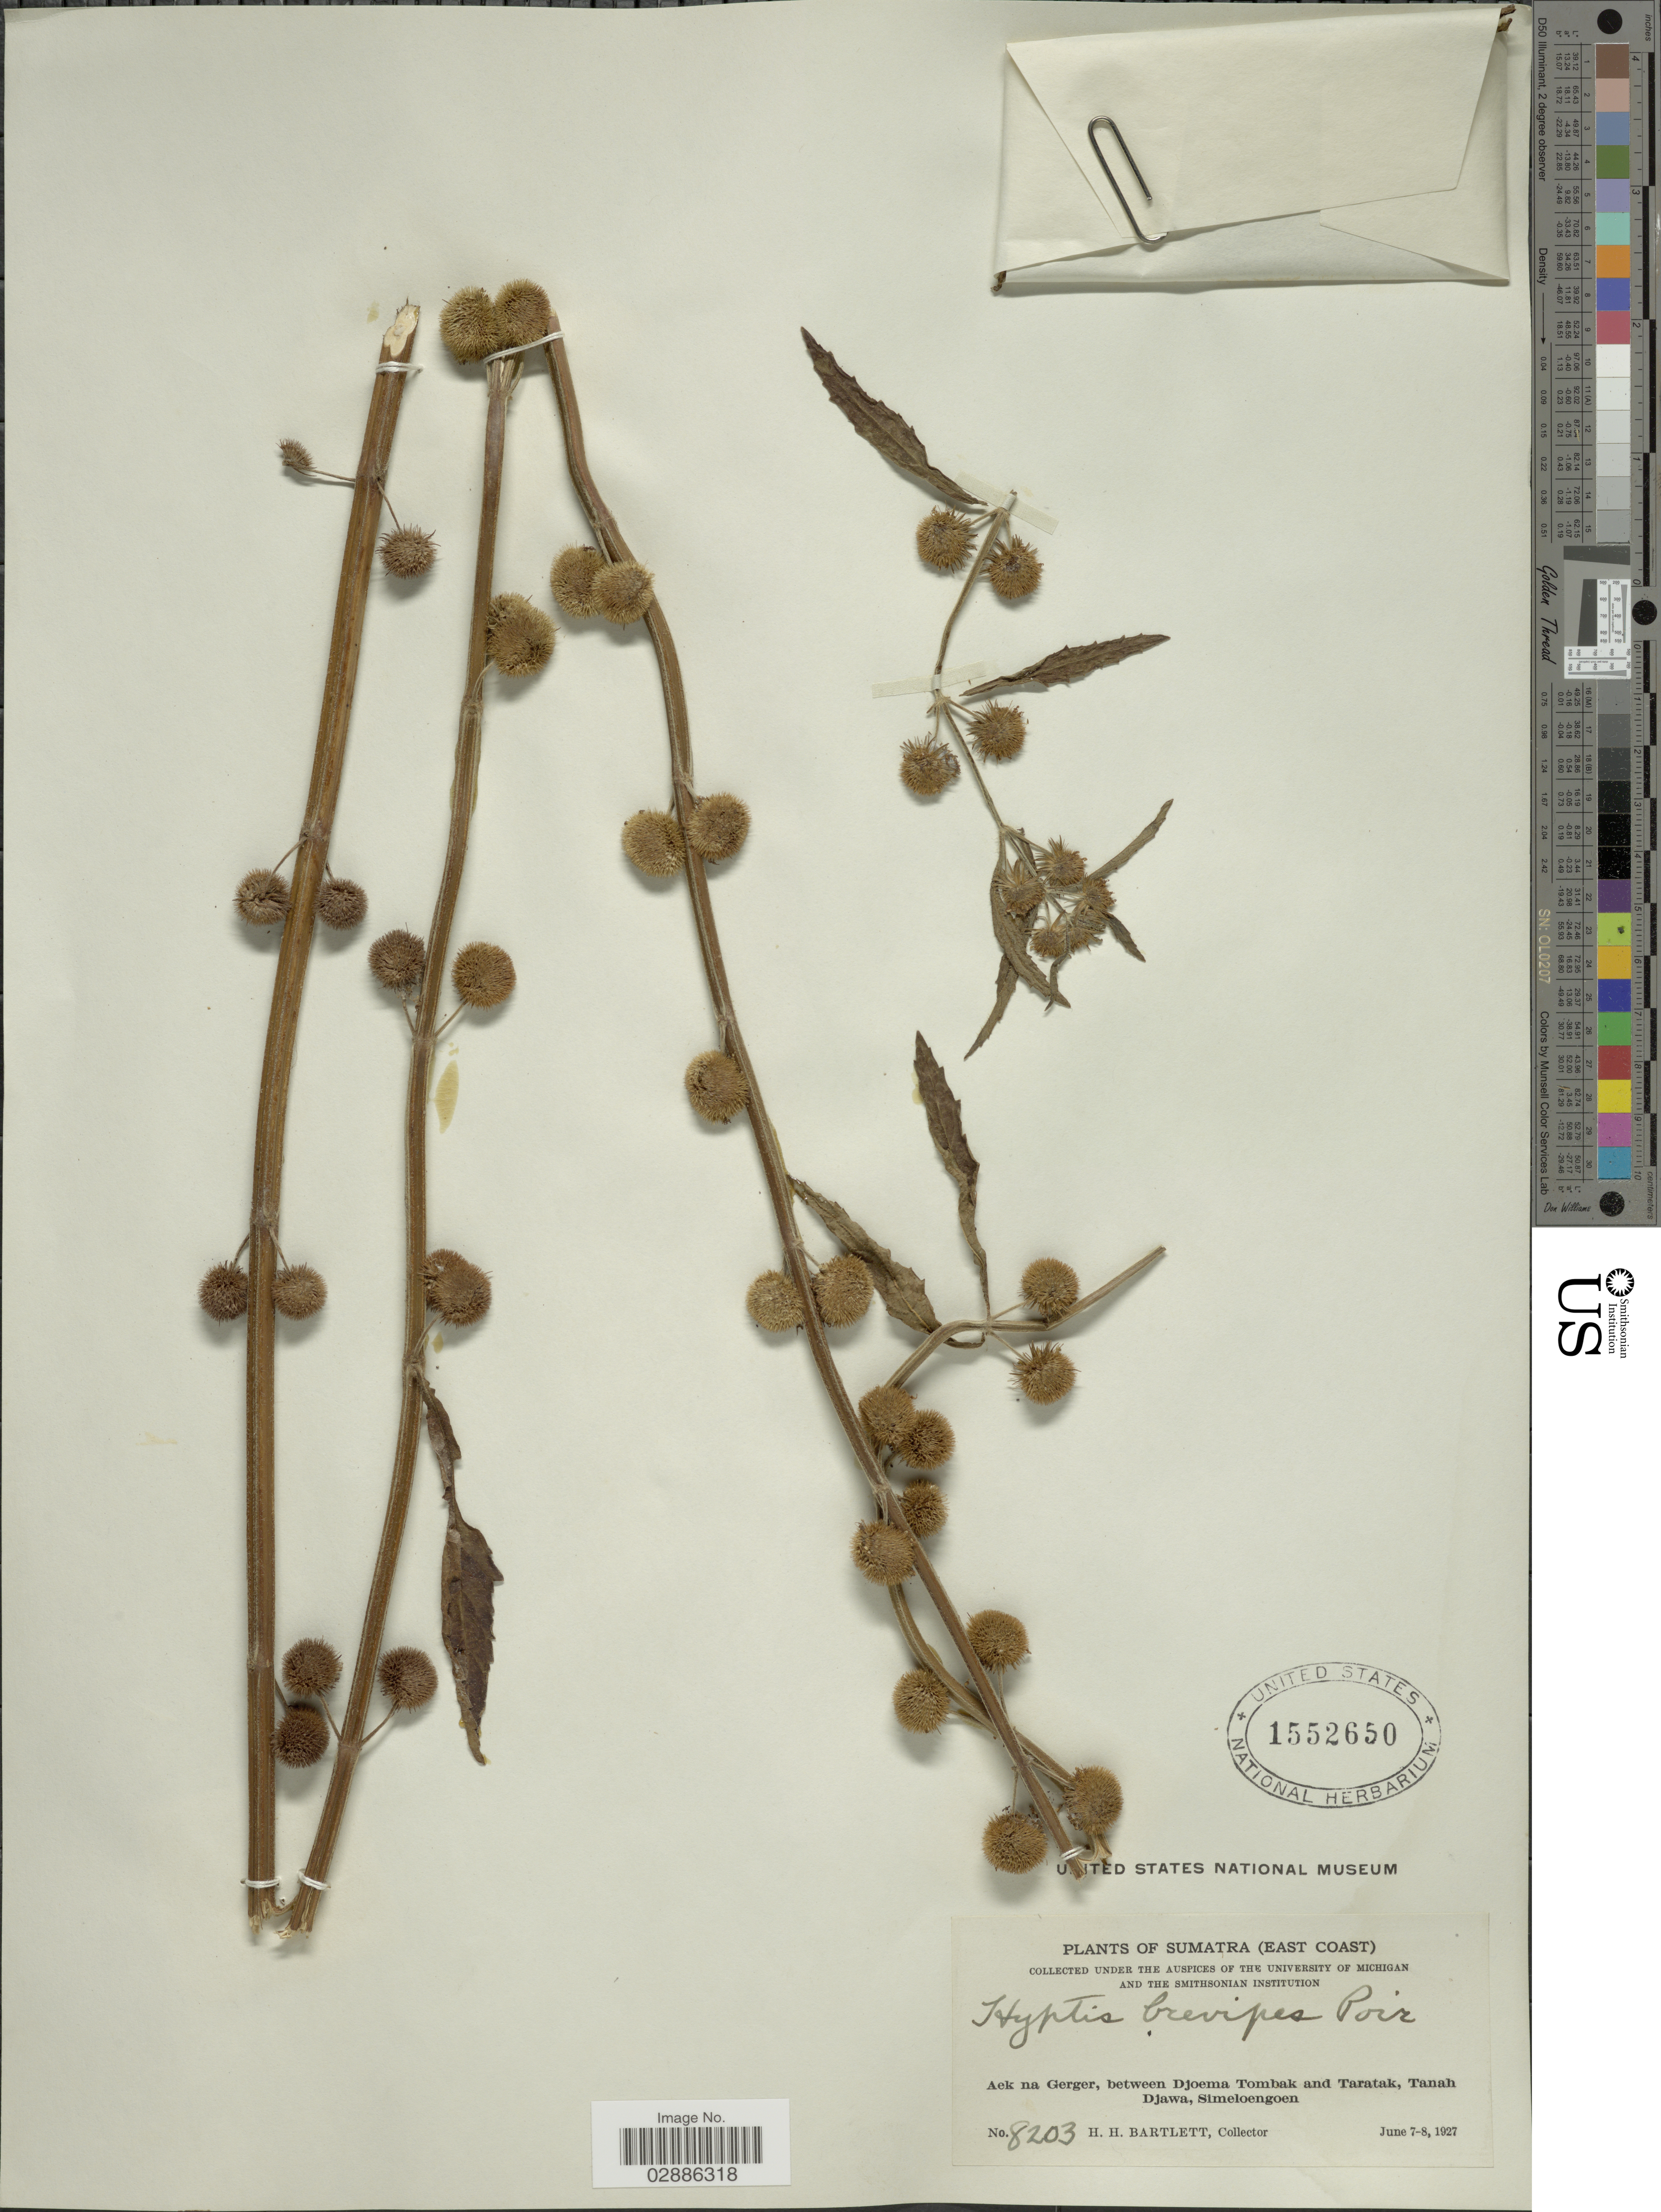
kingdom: Plantae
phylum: Tracheophyta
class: Magnoliopsida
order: Lamiales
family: Lamiaceae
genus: Hyptis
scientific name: Hyptis brevipes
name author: Poit.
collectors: H. H. Bartlett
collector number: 8203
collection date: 1927-06-07/1927-06-08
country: Indonesia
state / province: Sumatra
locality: Sumatra (East Coast), Aek na Gerger, between Djoema Tombak and Taratak, Tanah Djawa Simeloengoen.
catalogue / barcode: US 1552650